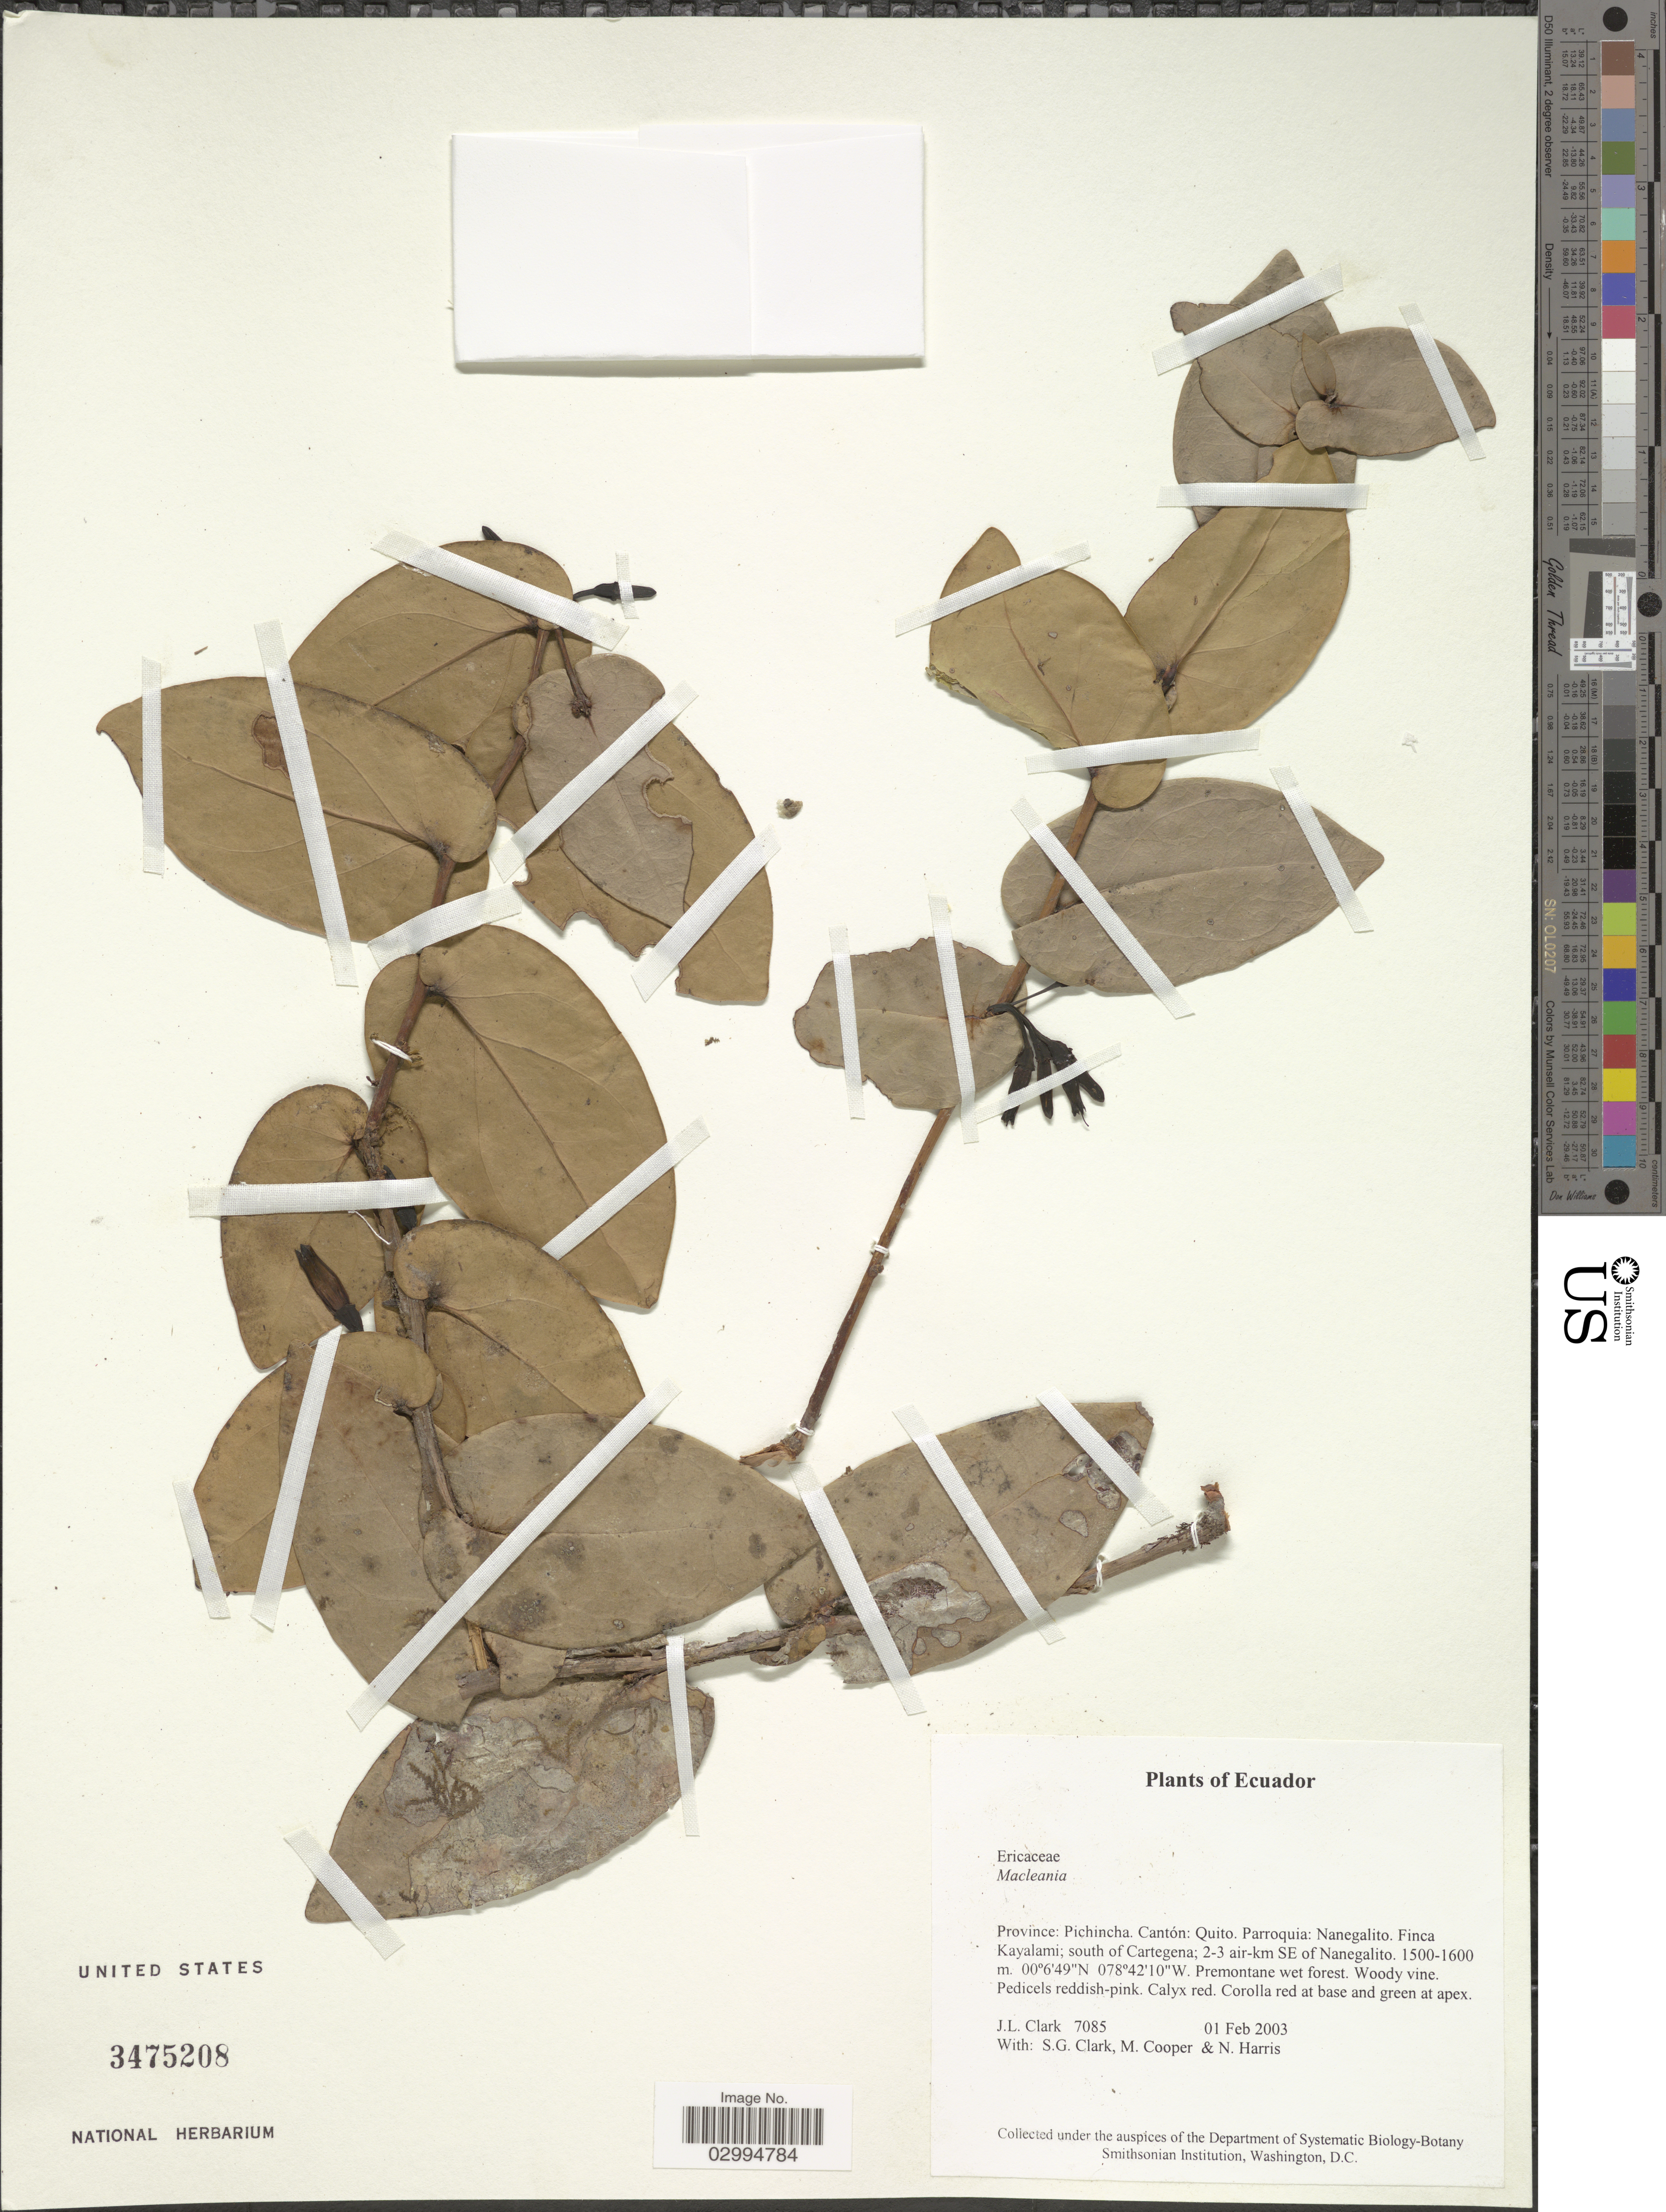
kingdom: Plantae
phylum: Tracheophyta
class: Magnoliopsida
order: Ericales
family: Ericaceae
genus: Macleania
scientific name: Macleania sp.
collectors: J. L. Clark, S. G. Clark, M. Cooper & N. Harris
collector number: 7085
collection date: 2003-02-01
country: Ecuador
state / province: Pichincha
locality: Cantón: Quito. Parroquia: Nanegalito. Finca Kayalami; south of Cartegena; 2-3 air-km SE of Nanegalito.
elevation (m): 1500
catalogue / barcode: US 3475208